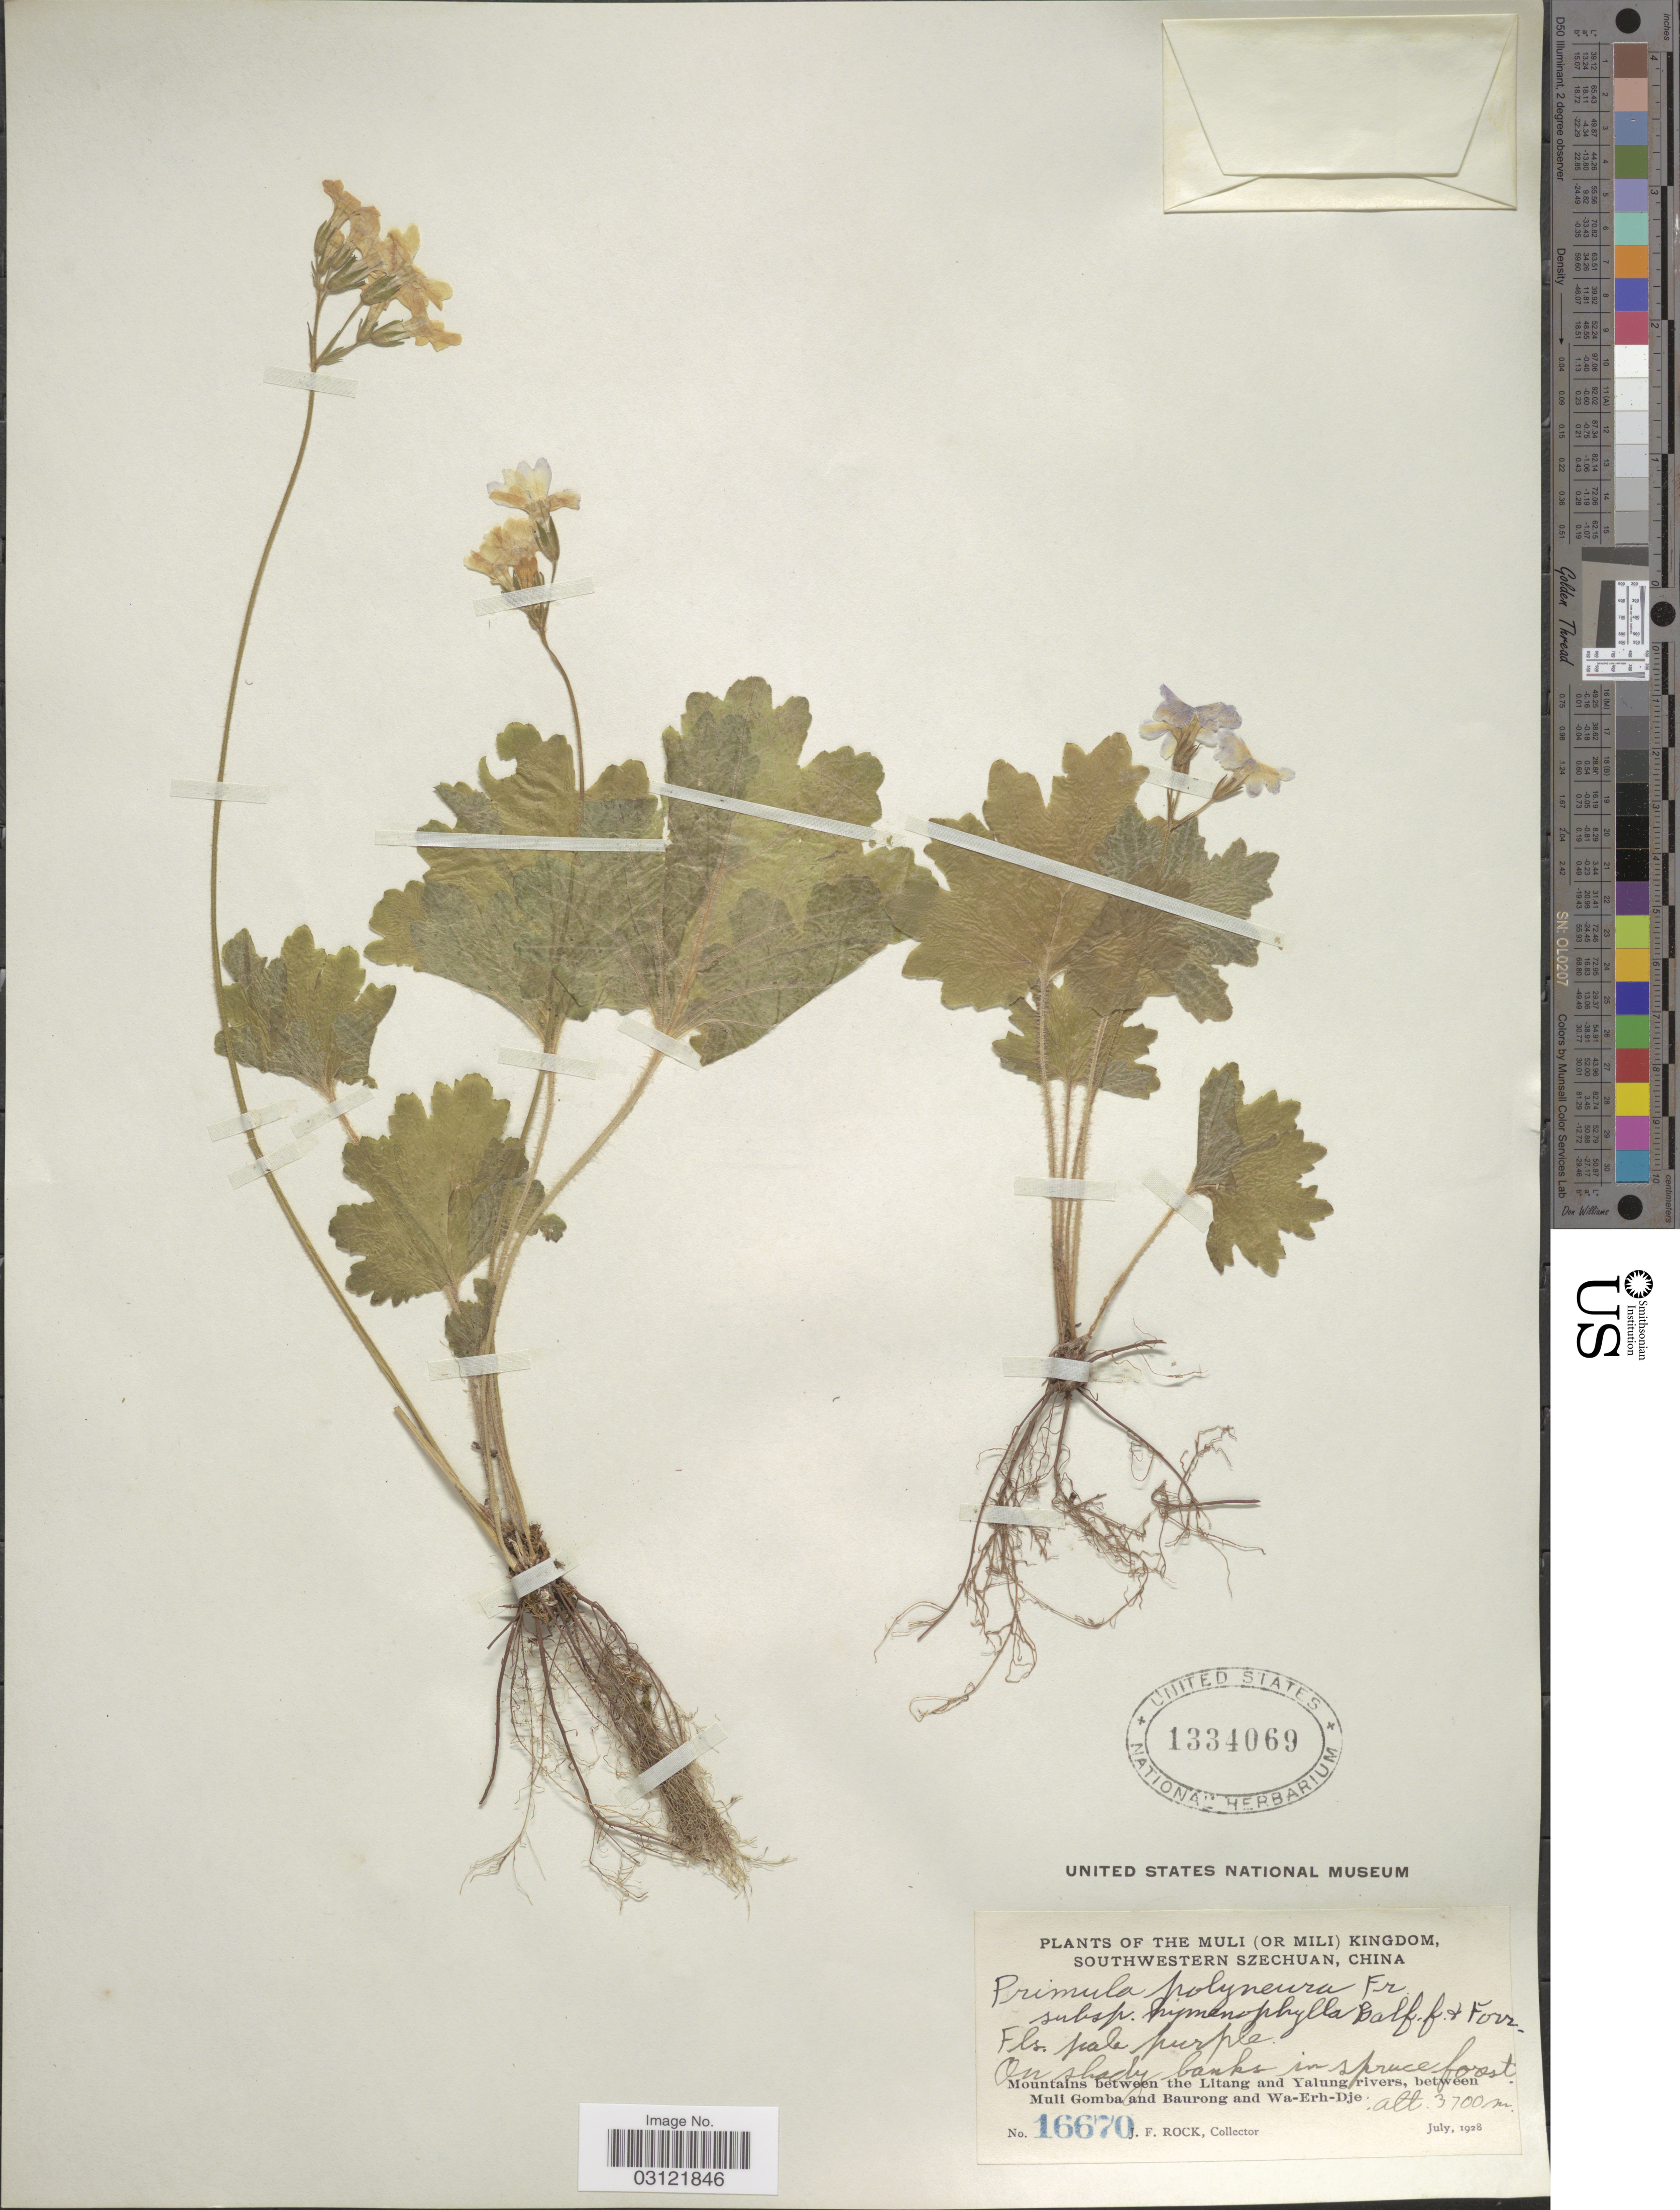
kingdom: Plantae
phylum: Tracheophyta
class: Magnoliopsida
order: Ericales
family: Primulaceae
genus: Primula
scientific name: Primula polyneura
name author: Franch.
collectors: J. Rock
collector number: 16670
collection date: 1928-07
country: China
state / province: Sichuan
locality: The Muli (or Mili) Kingdom, Southwestern Szechuan. Mountains between the Litang and Yalung rivers, between Muli Gomba and Baurong and Wa-Erh-Dje.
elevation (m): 3700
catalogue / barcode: US 1334069